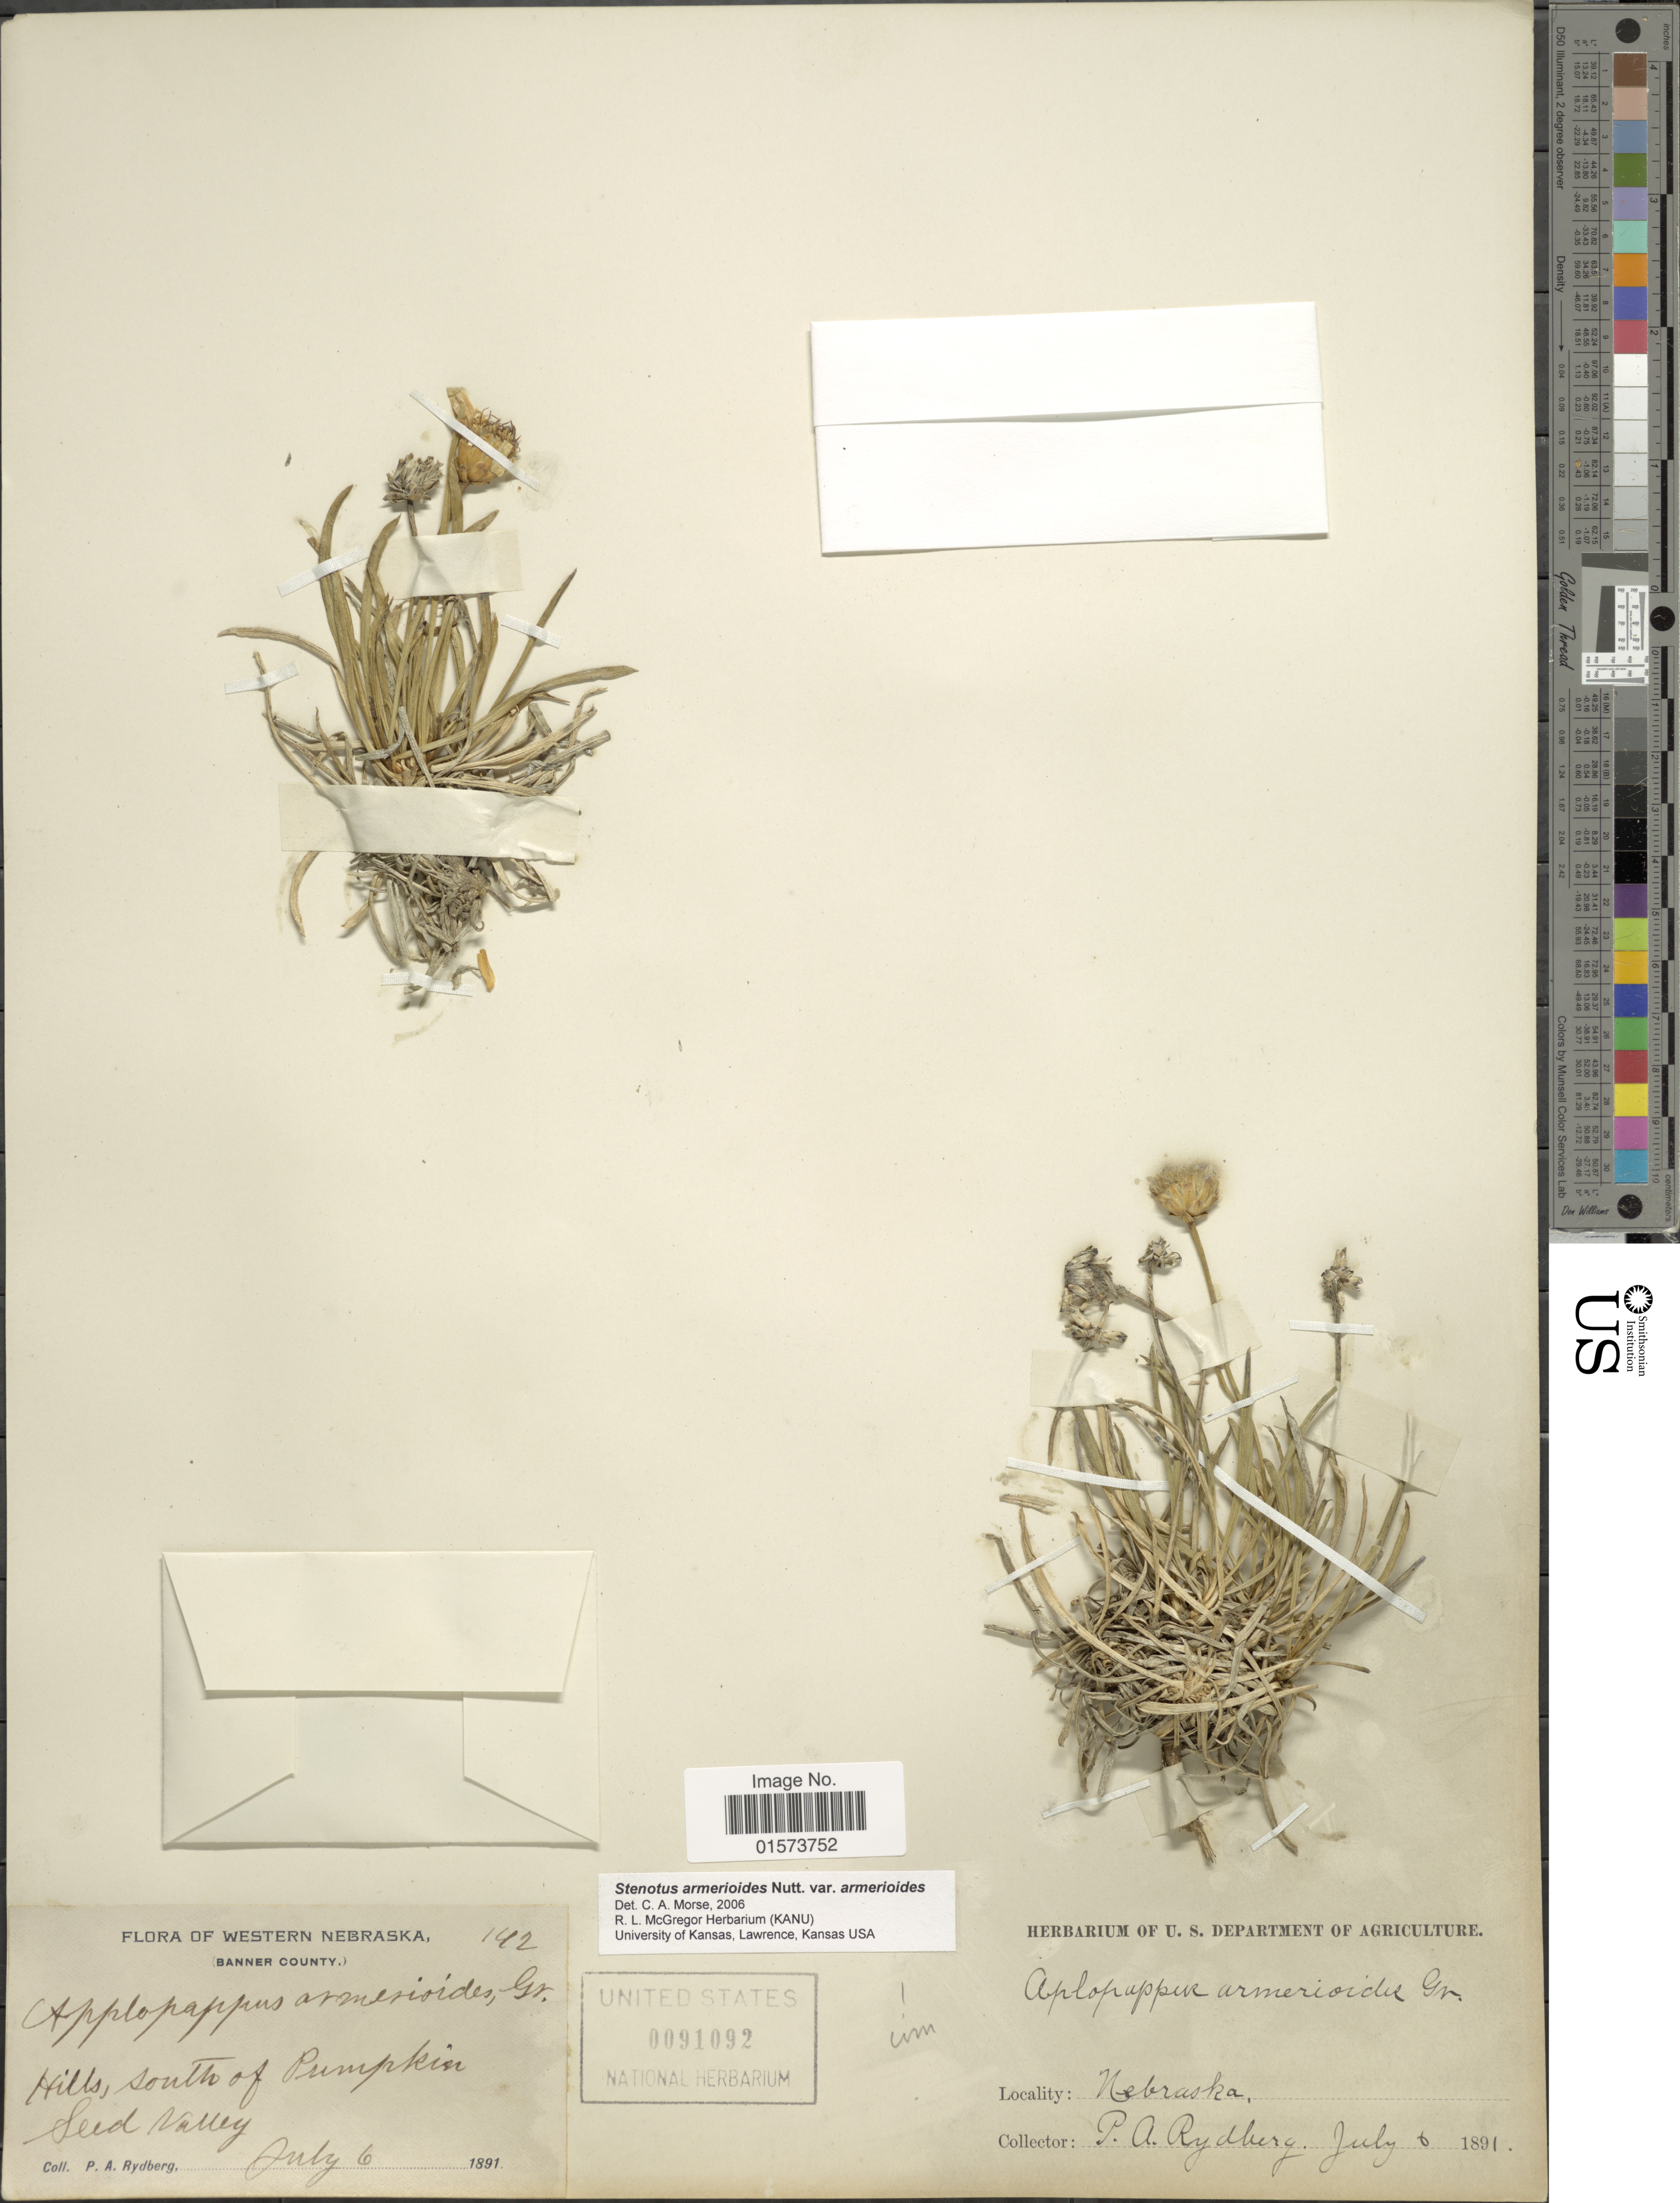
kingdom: Plantae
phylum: Tracheophyta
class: Magnoliopsida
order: Asterales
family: Asteraceae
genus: Stenotus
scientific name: Stenotus armerioides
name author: Nutt.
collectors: P. A. Rydberg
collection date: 1891-07-06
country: United States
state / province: Nebraska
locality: Western Nebraska, (Banner County), Hills, south of Pumpkin Seed Valley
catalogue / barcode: US 91092